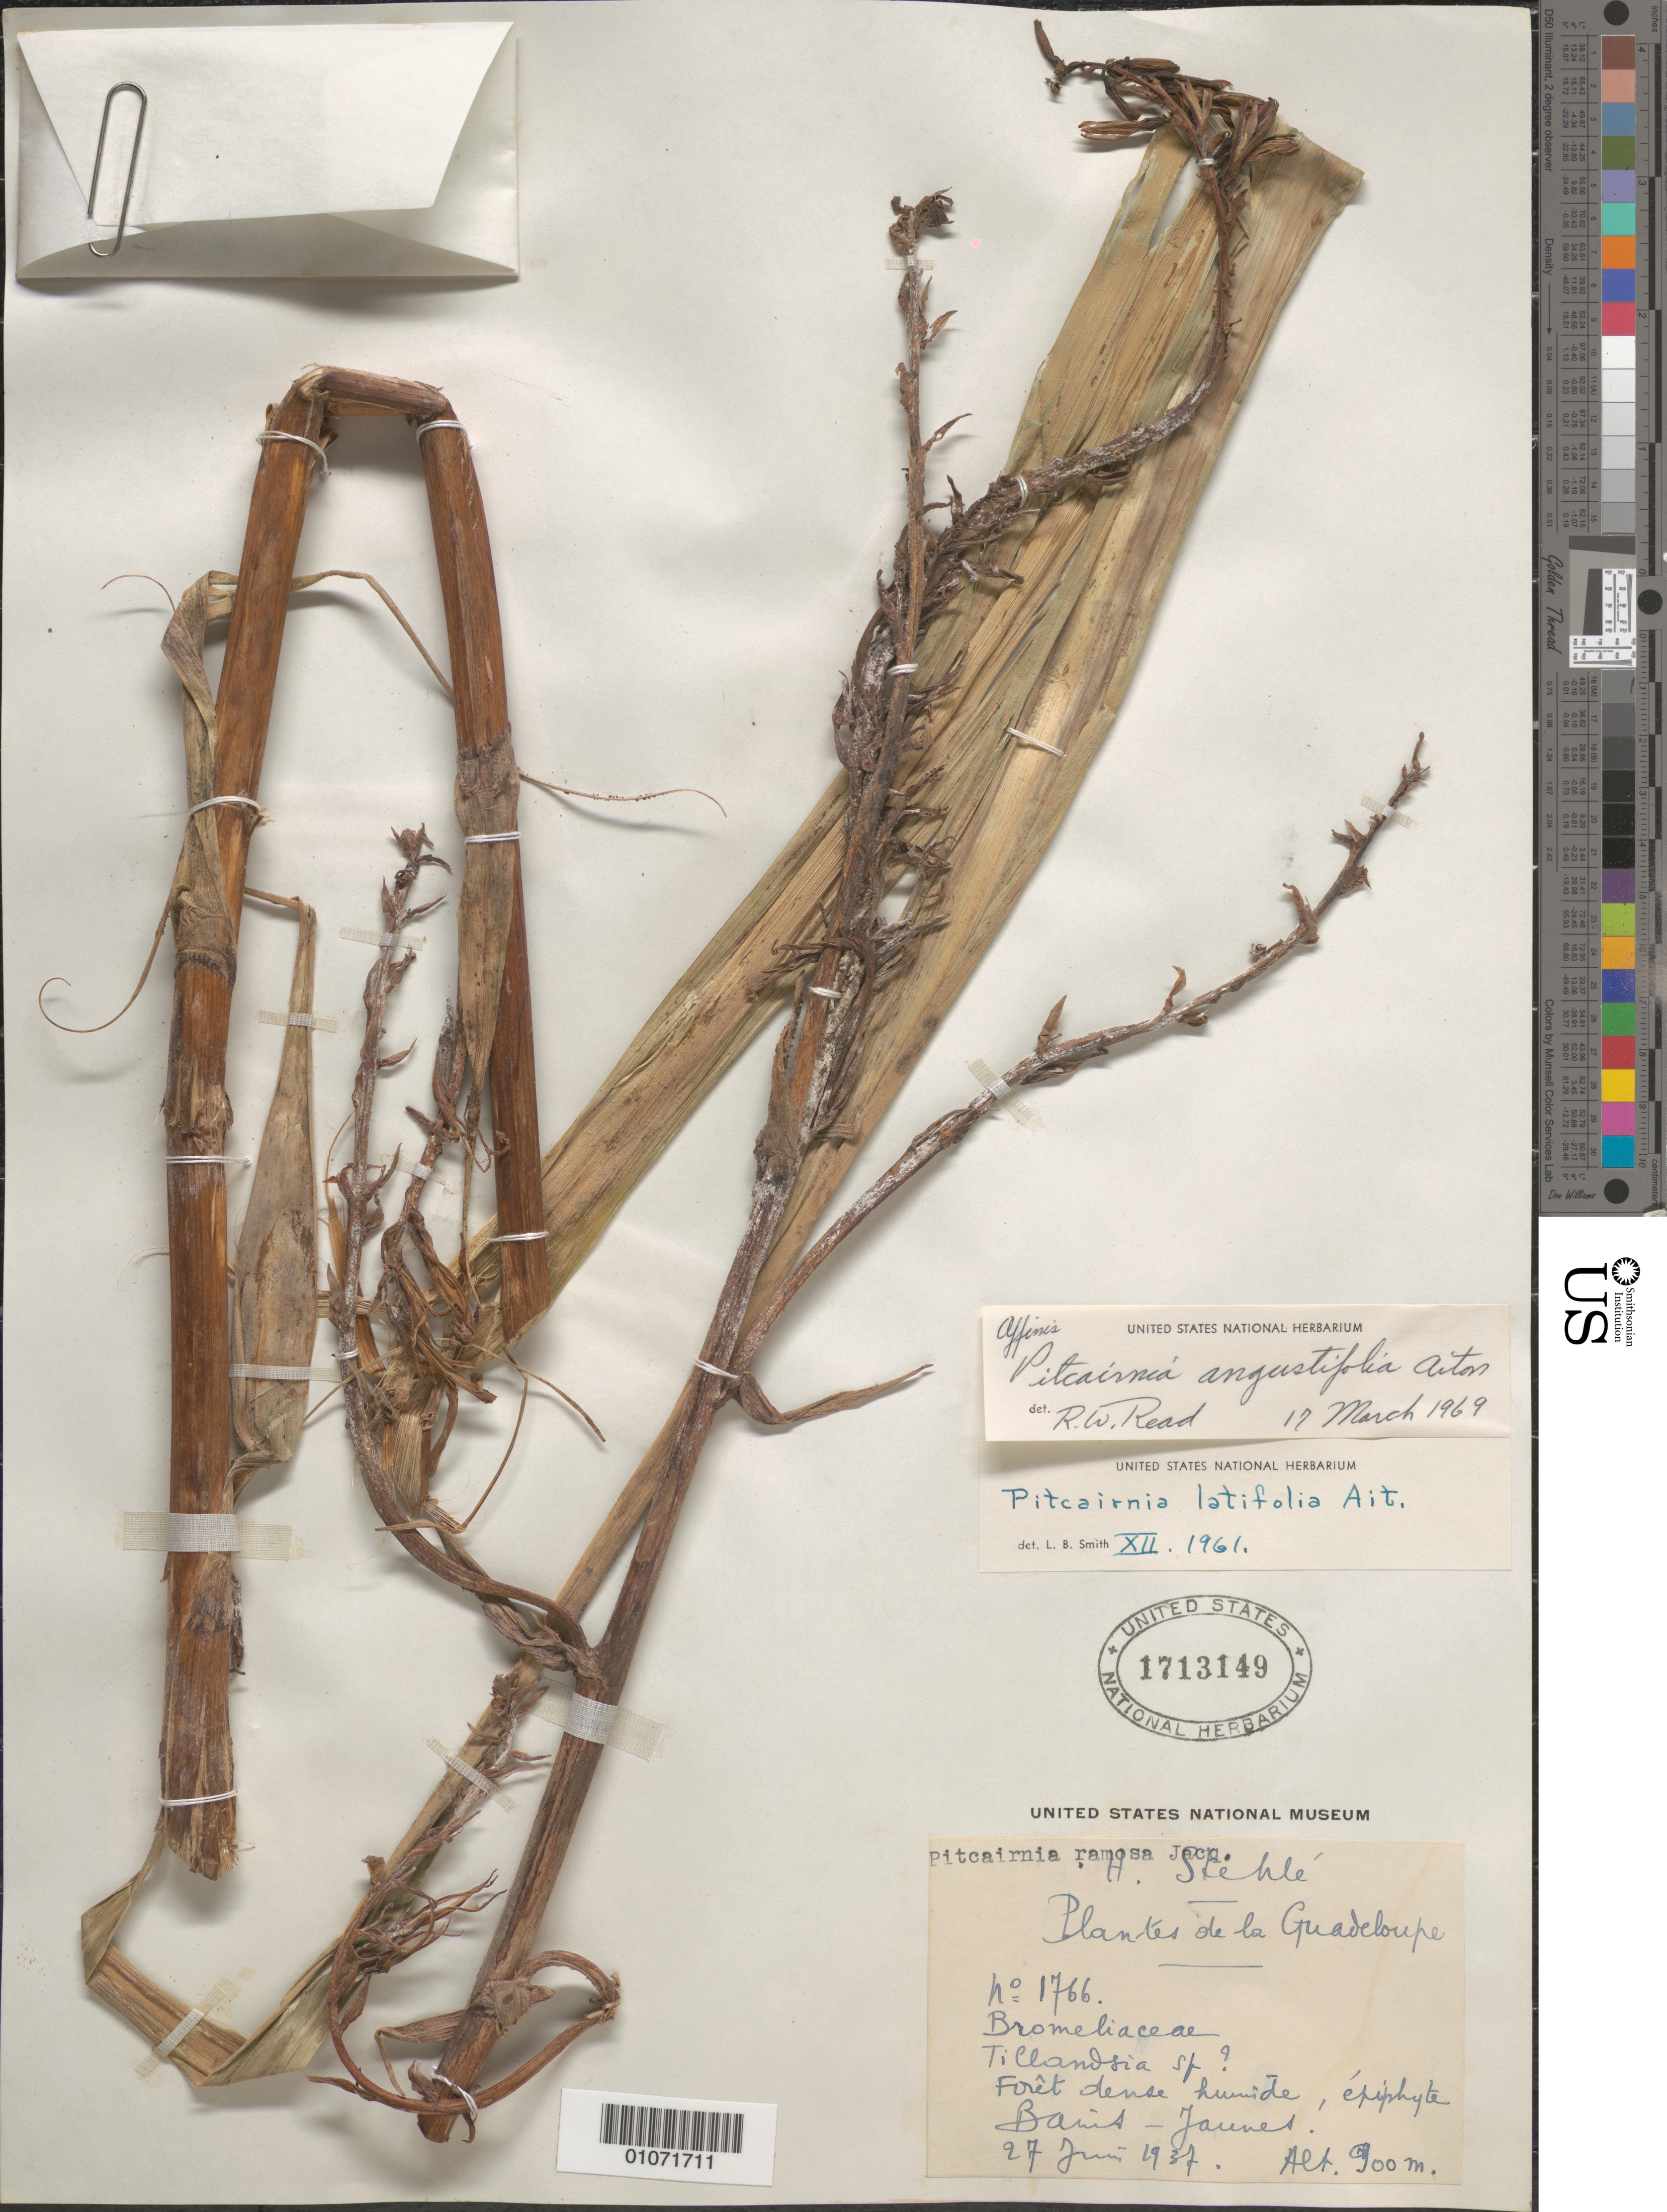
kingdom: Plantae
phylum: Tracheophyta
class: Liliopsida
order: Poales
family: Bromeliaceae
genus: Pitcairnia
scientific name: Pitcairnia ramosa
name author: Jacq.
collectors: H. Stehlé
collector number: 1766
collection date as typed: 27 Jun 1937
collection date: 1937-06-27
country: Guadeloupe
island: Basse Terre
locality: Bains Jaunes forest.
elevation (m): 900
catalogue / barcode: US 1713149